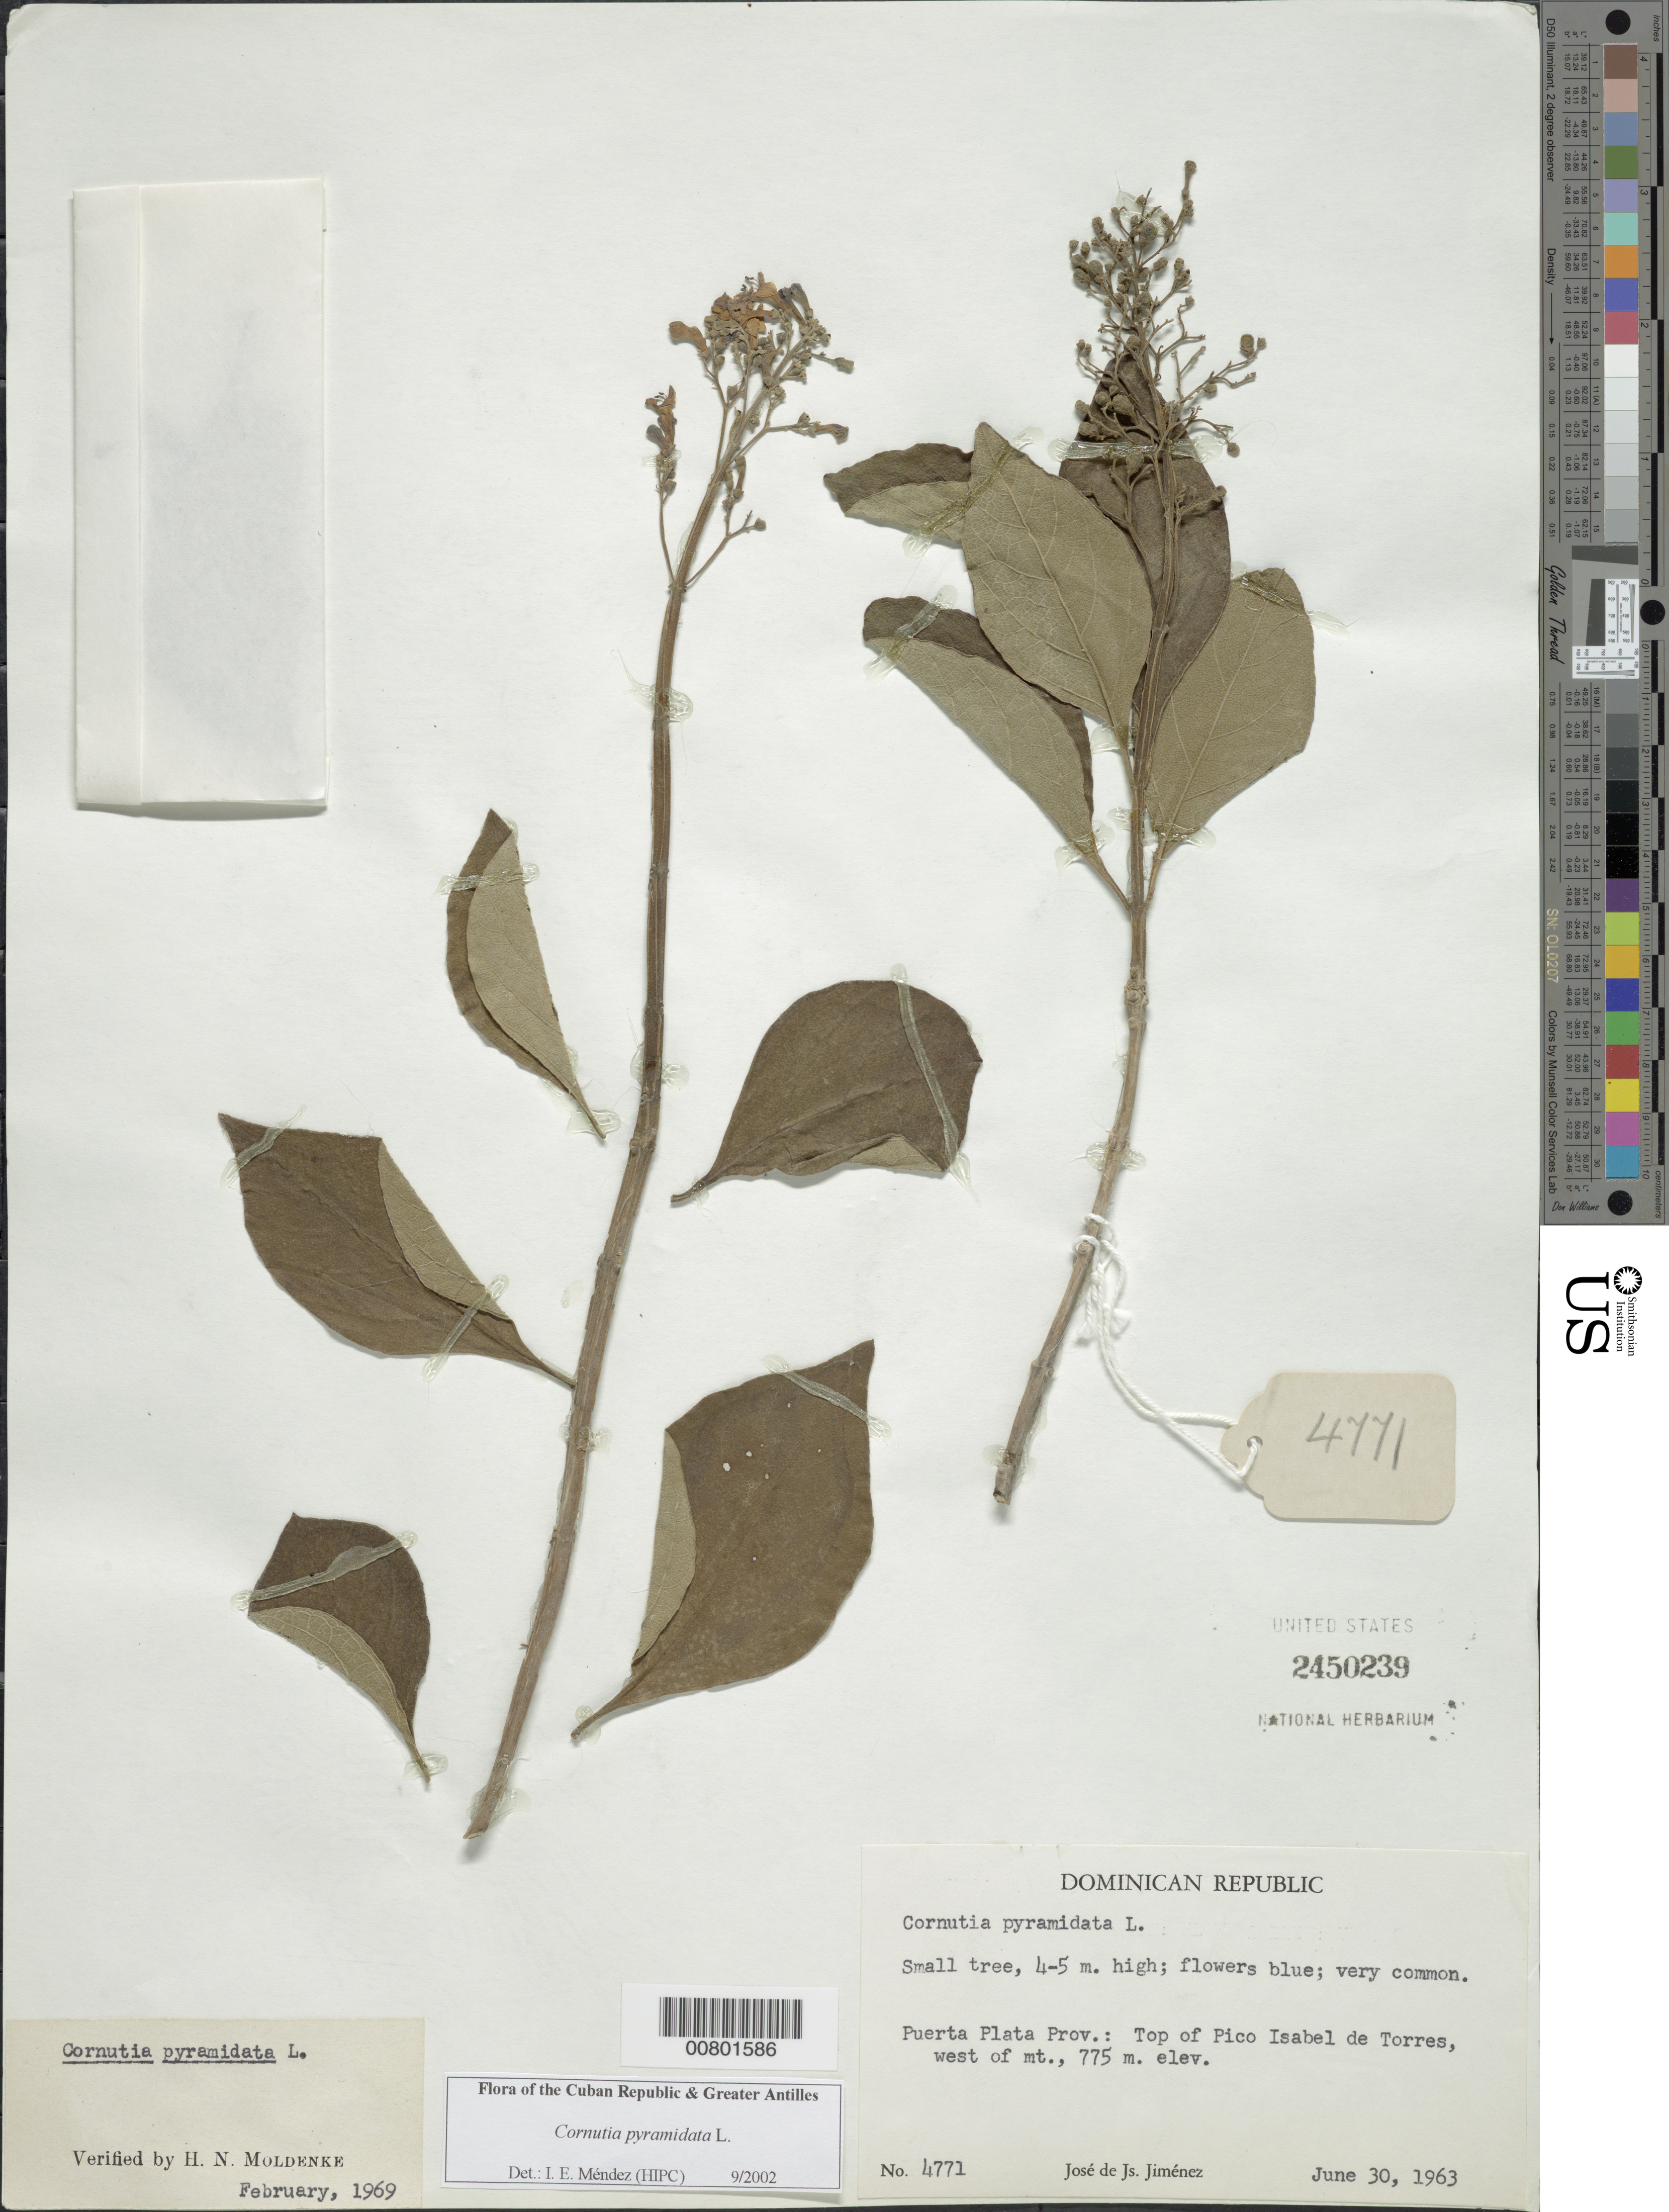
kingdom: Plantae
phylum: Tracheophyta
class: Magnoliopsida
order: Lamiales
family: Lamiaceae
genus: Cornutia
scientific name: Cornutia pyramidata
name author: L.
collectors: J. J. Jiménez Almonte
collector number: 4771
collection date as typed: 30 Jun 1963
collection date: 1963-06-30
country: Dominican Republic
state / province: Puerto Plata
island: Hispaniola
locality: Top of Pico Isabel de Torres, W of mountain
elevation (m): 775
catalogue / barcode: US 2450239